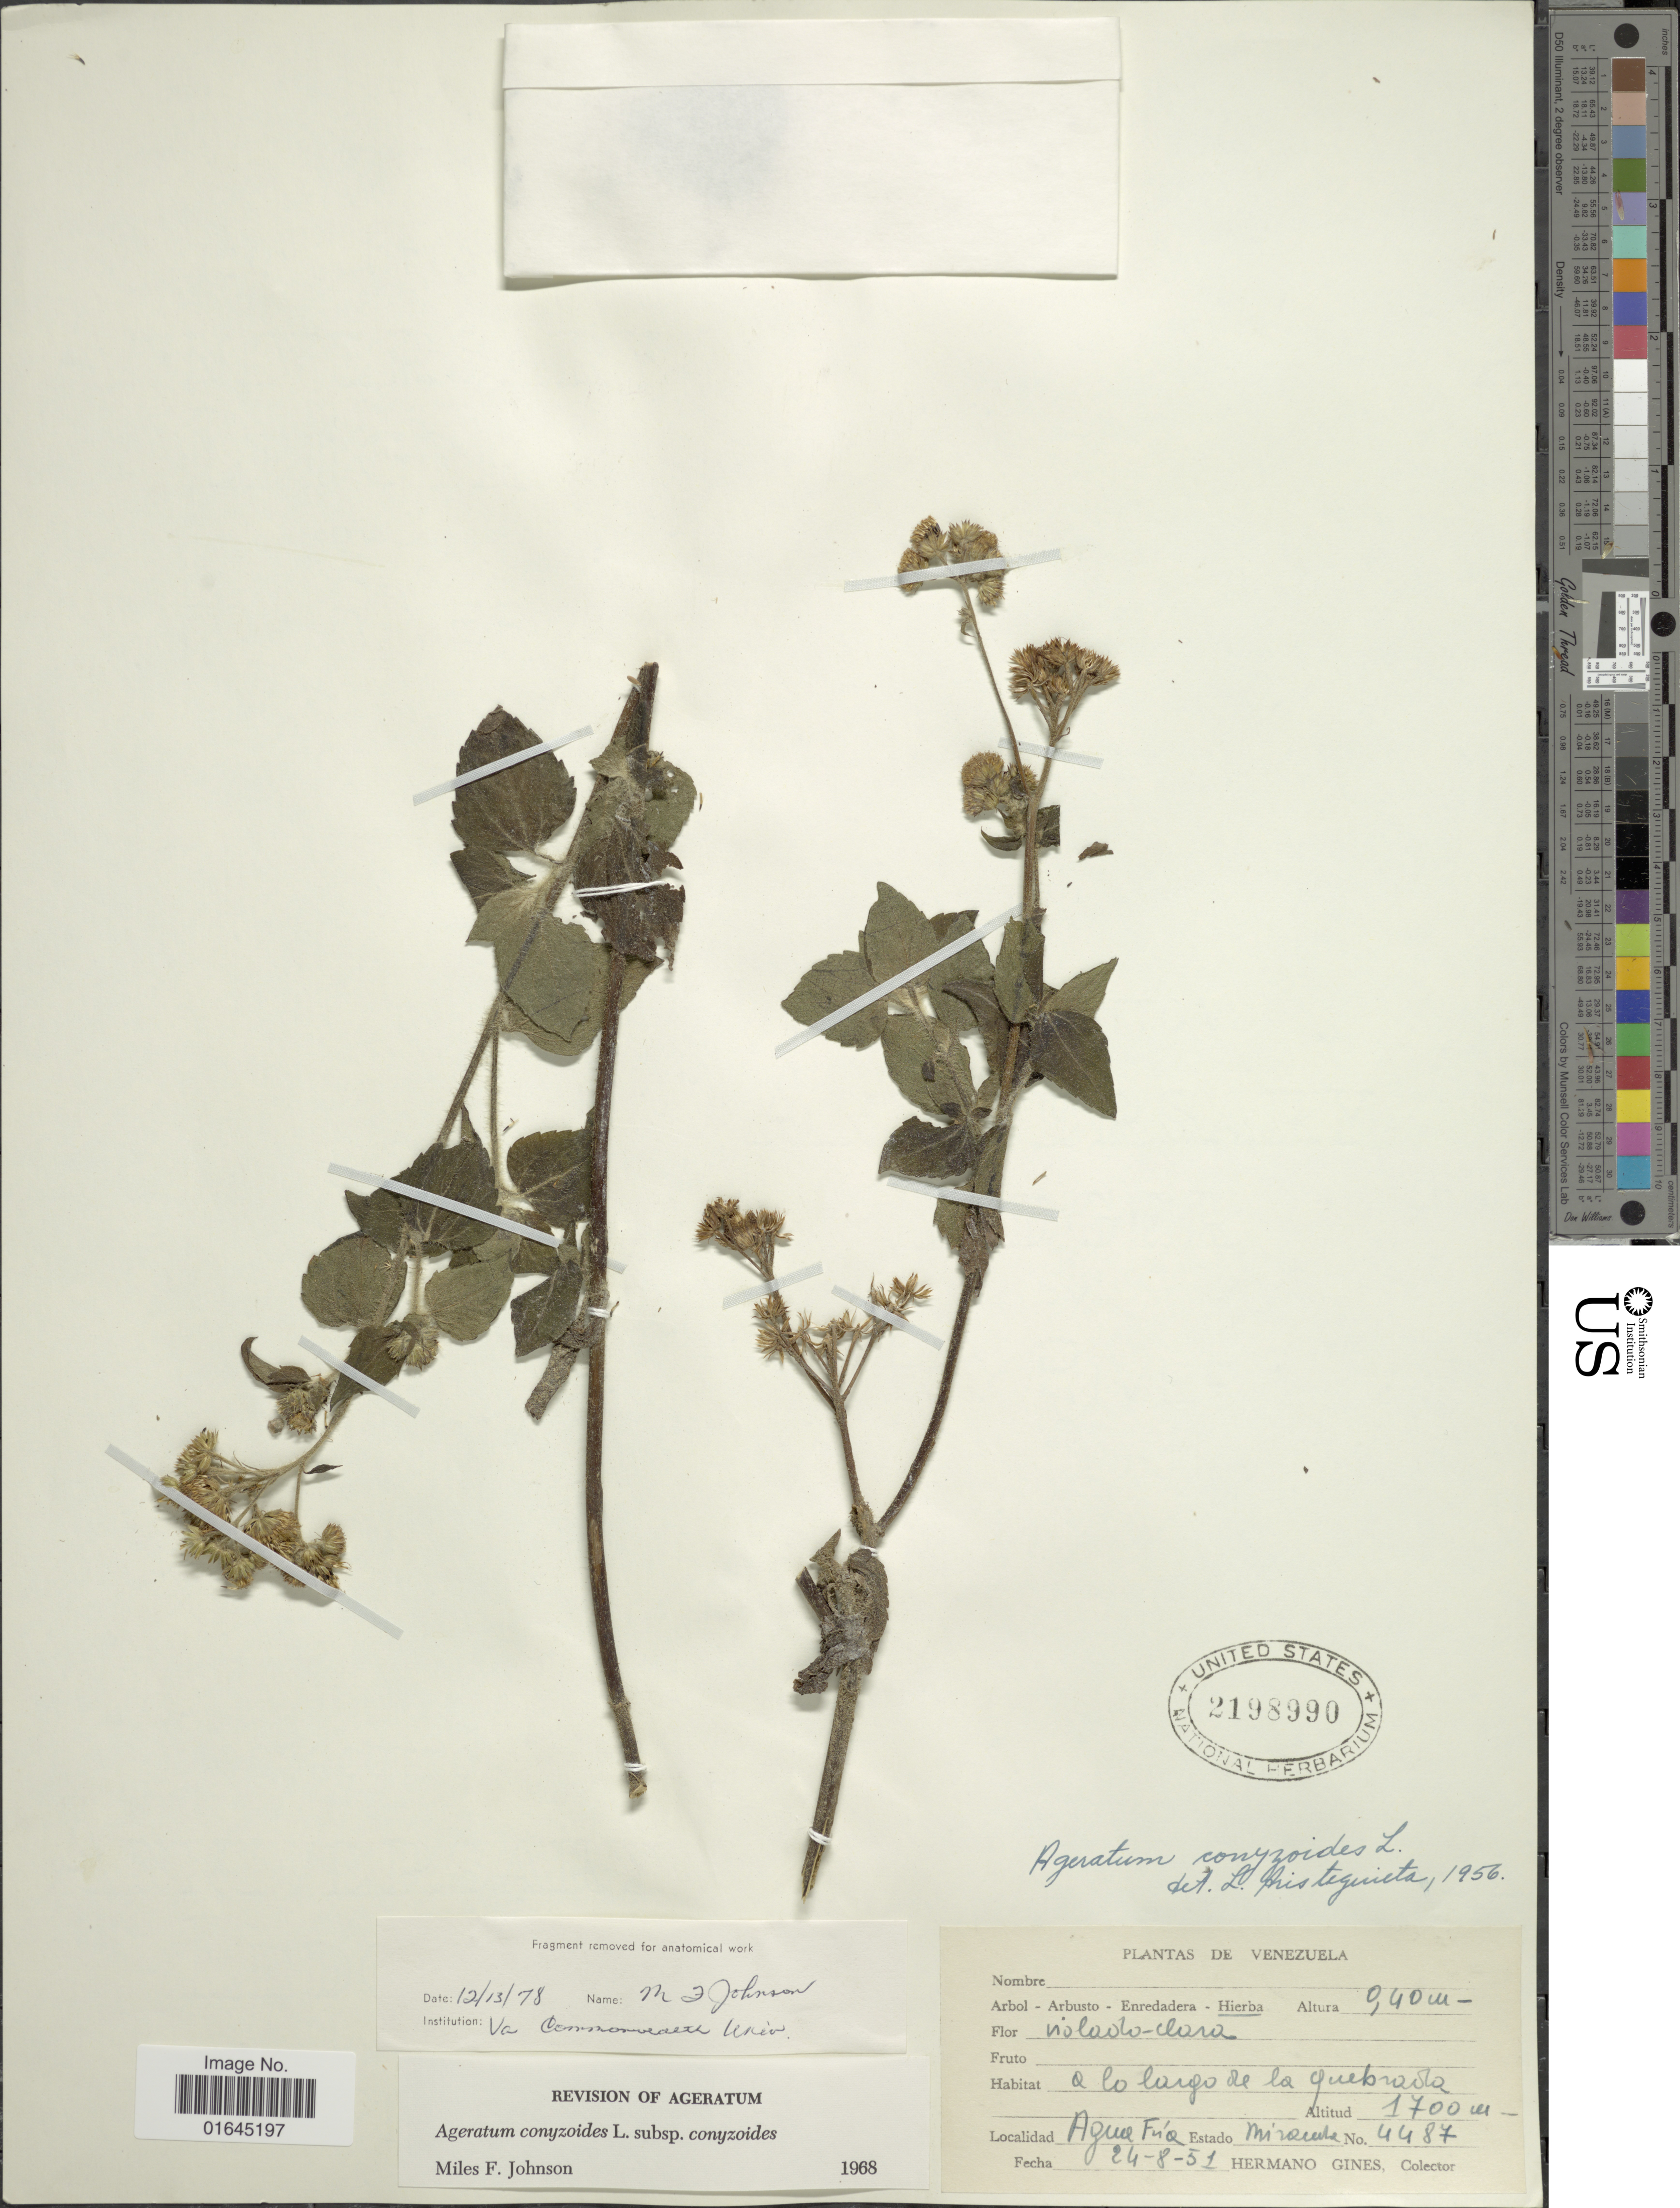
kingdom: Plantae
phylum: Tracheophyta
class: Magnoliopsida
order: Asterales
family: Asteraceae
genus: Ageratum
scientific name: Ageratum conyzoides subsp. conyzoides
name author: L.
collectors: Bro. Gines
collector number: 4487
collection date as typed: Transcribed d/m/y: 24/8/51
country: Venezuela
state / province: Miranda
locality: Agua Fría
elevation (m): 1700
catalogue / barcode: US 2198990